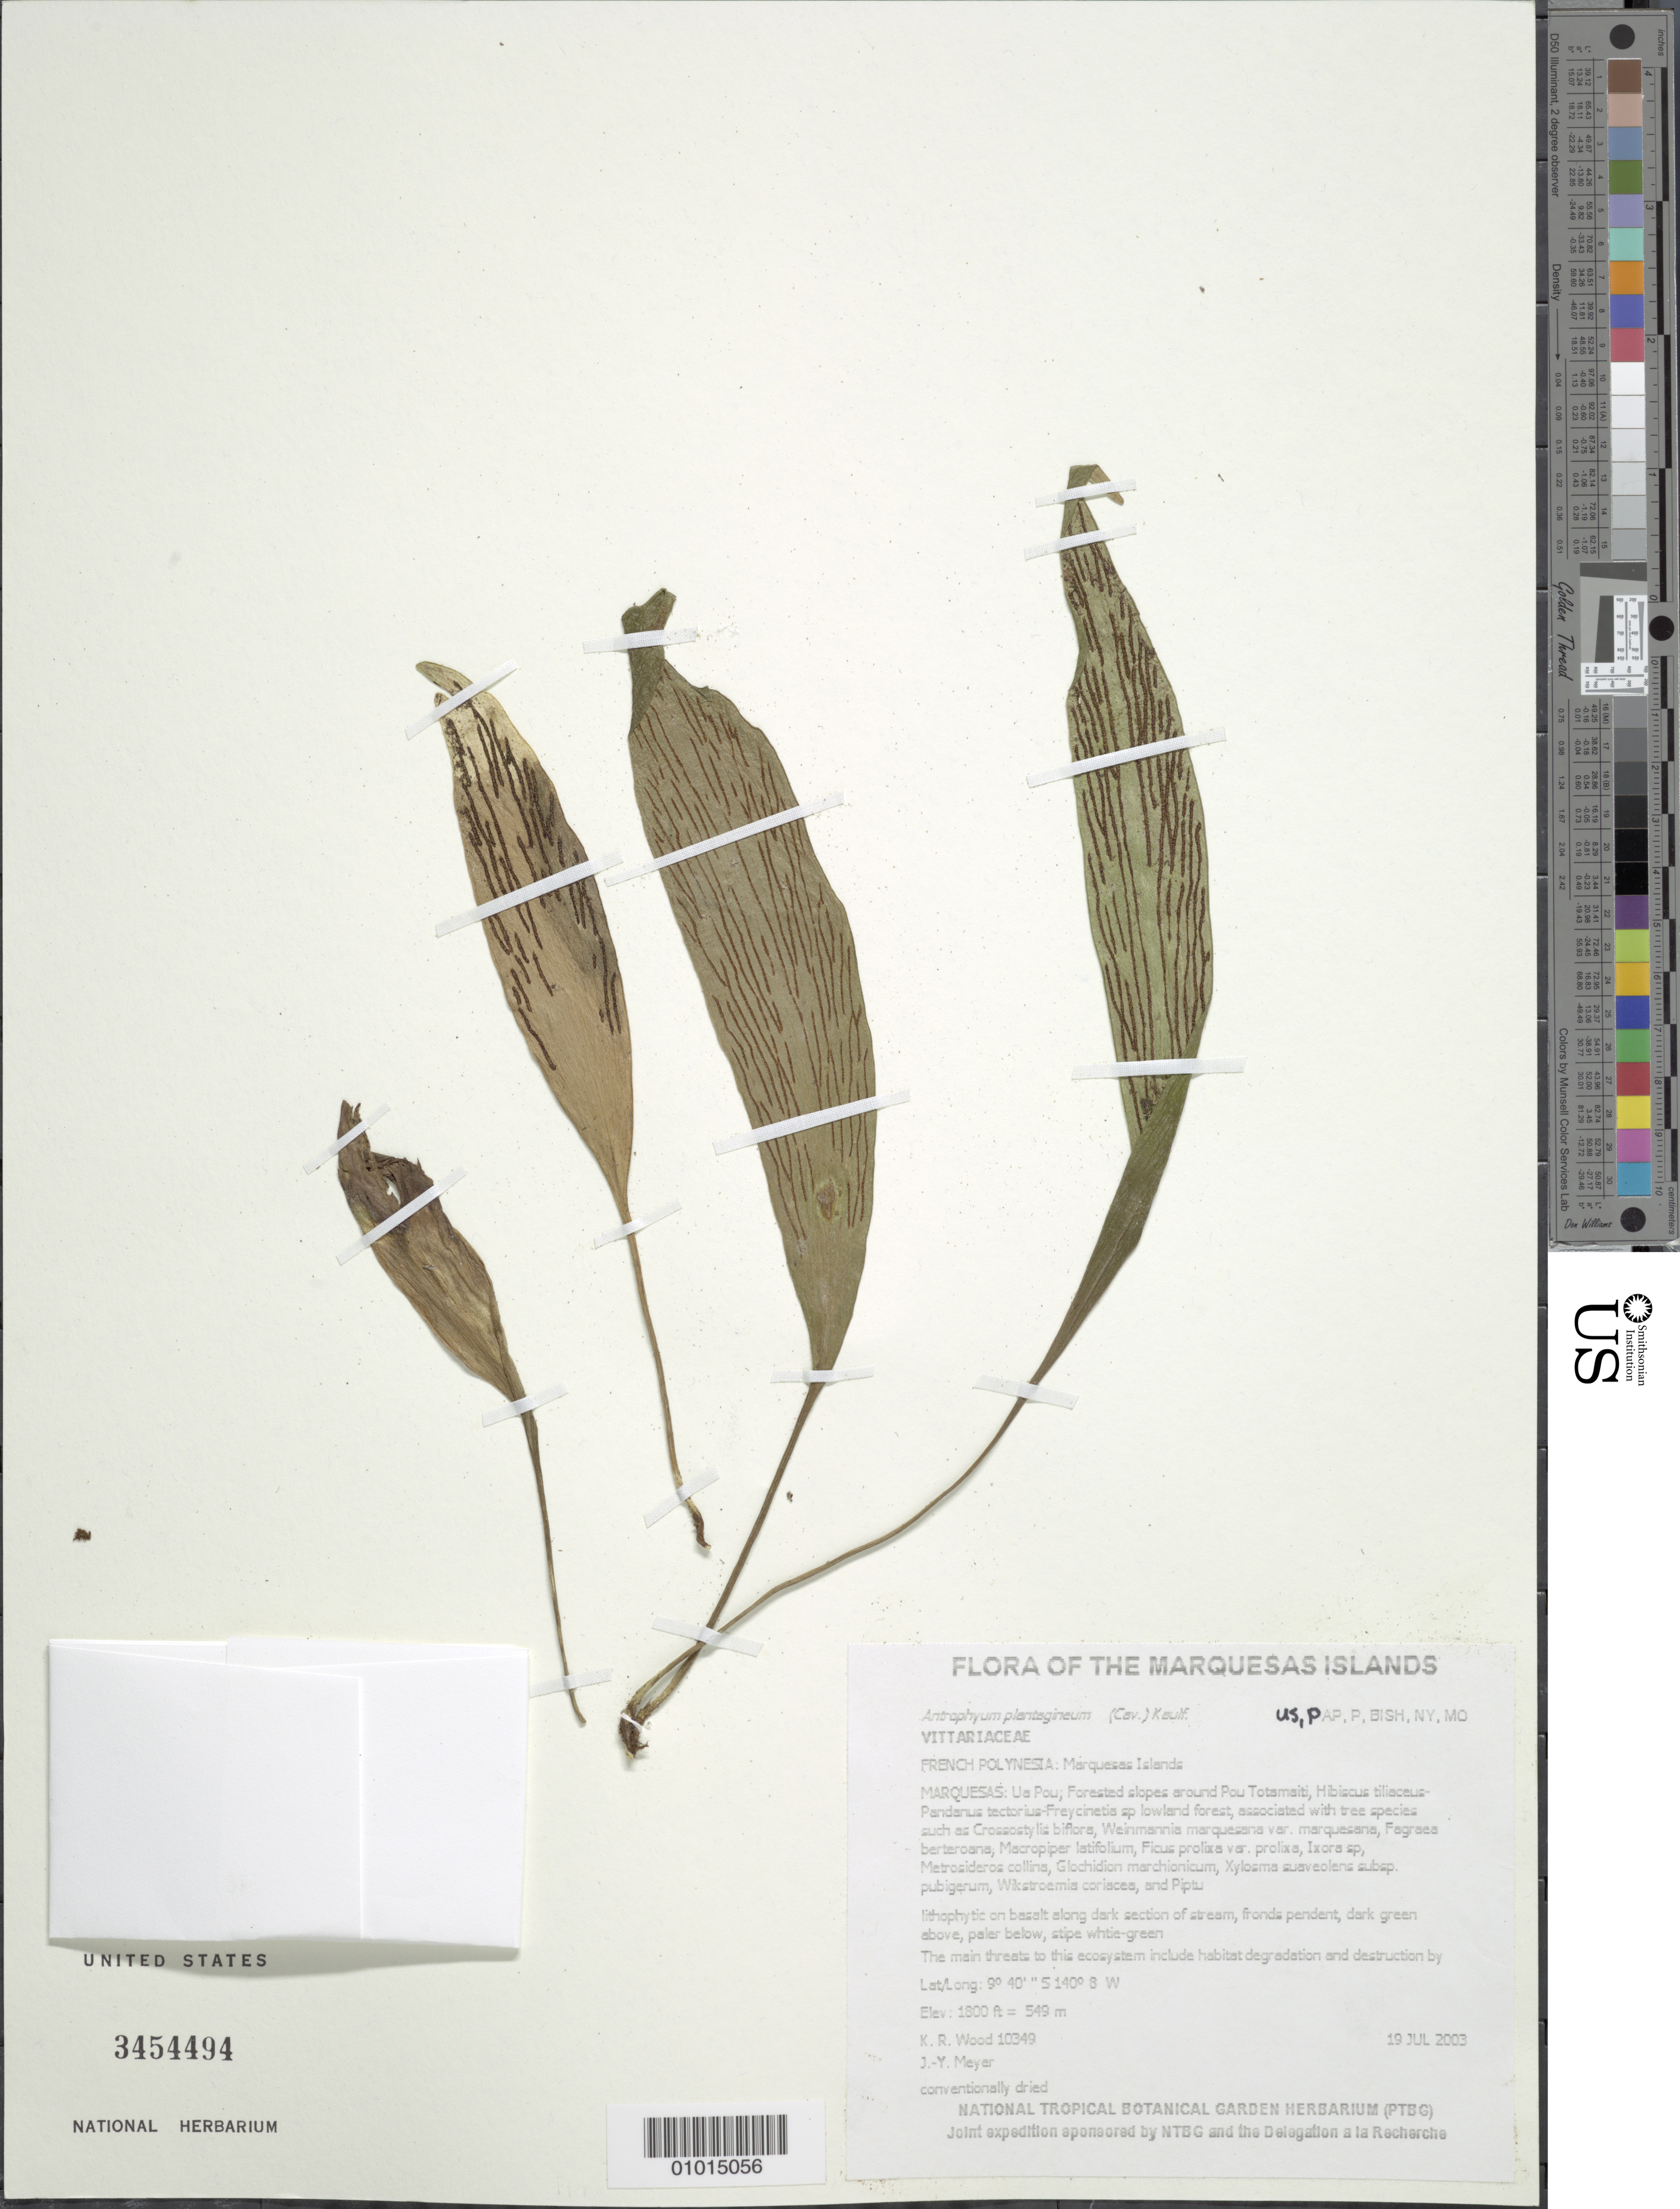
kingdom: Plantae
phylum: Tracheophyta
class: Polypodiopsida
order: Polypodiales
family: Pteridaceae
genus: Antrophyum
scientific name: Antrophyum plantagineum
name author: (Cav.) Kaulf.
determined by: Lorence, David H., (PTBG), National Tropical Botanical Garden (UNITED STATES)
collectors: K. R. Wood & J.-Y. Meyer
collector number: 10349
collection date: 2003-07-19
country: French Polynesia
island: Ua Pou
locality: Forested slopes around Pou Totamaiti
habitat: Hibiscus tiliaceus - Pandanus tectorius - Freycinetia sp lowland forest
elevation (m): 549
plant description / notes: Habitat degradation and destruction by feral pigs, catastrophic extinction through environmental events, predation by rats that eat seeds, competition with non-native plant taxa such as Ageratum conyzoides, Emilia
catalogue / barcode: US 3454494